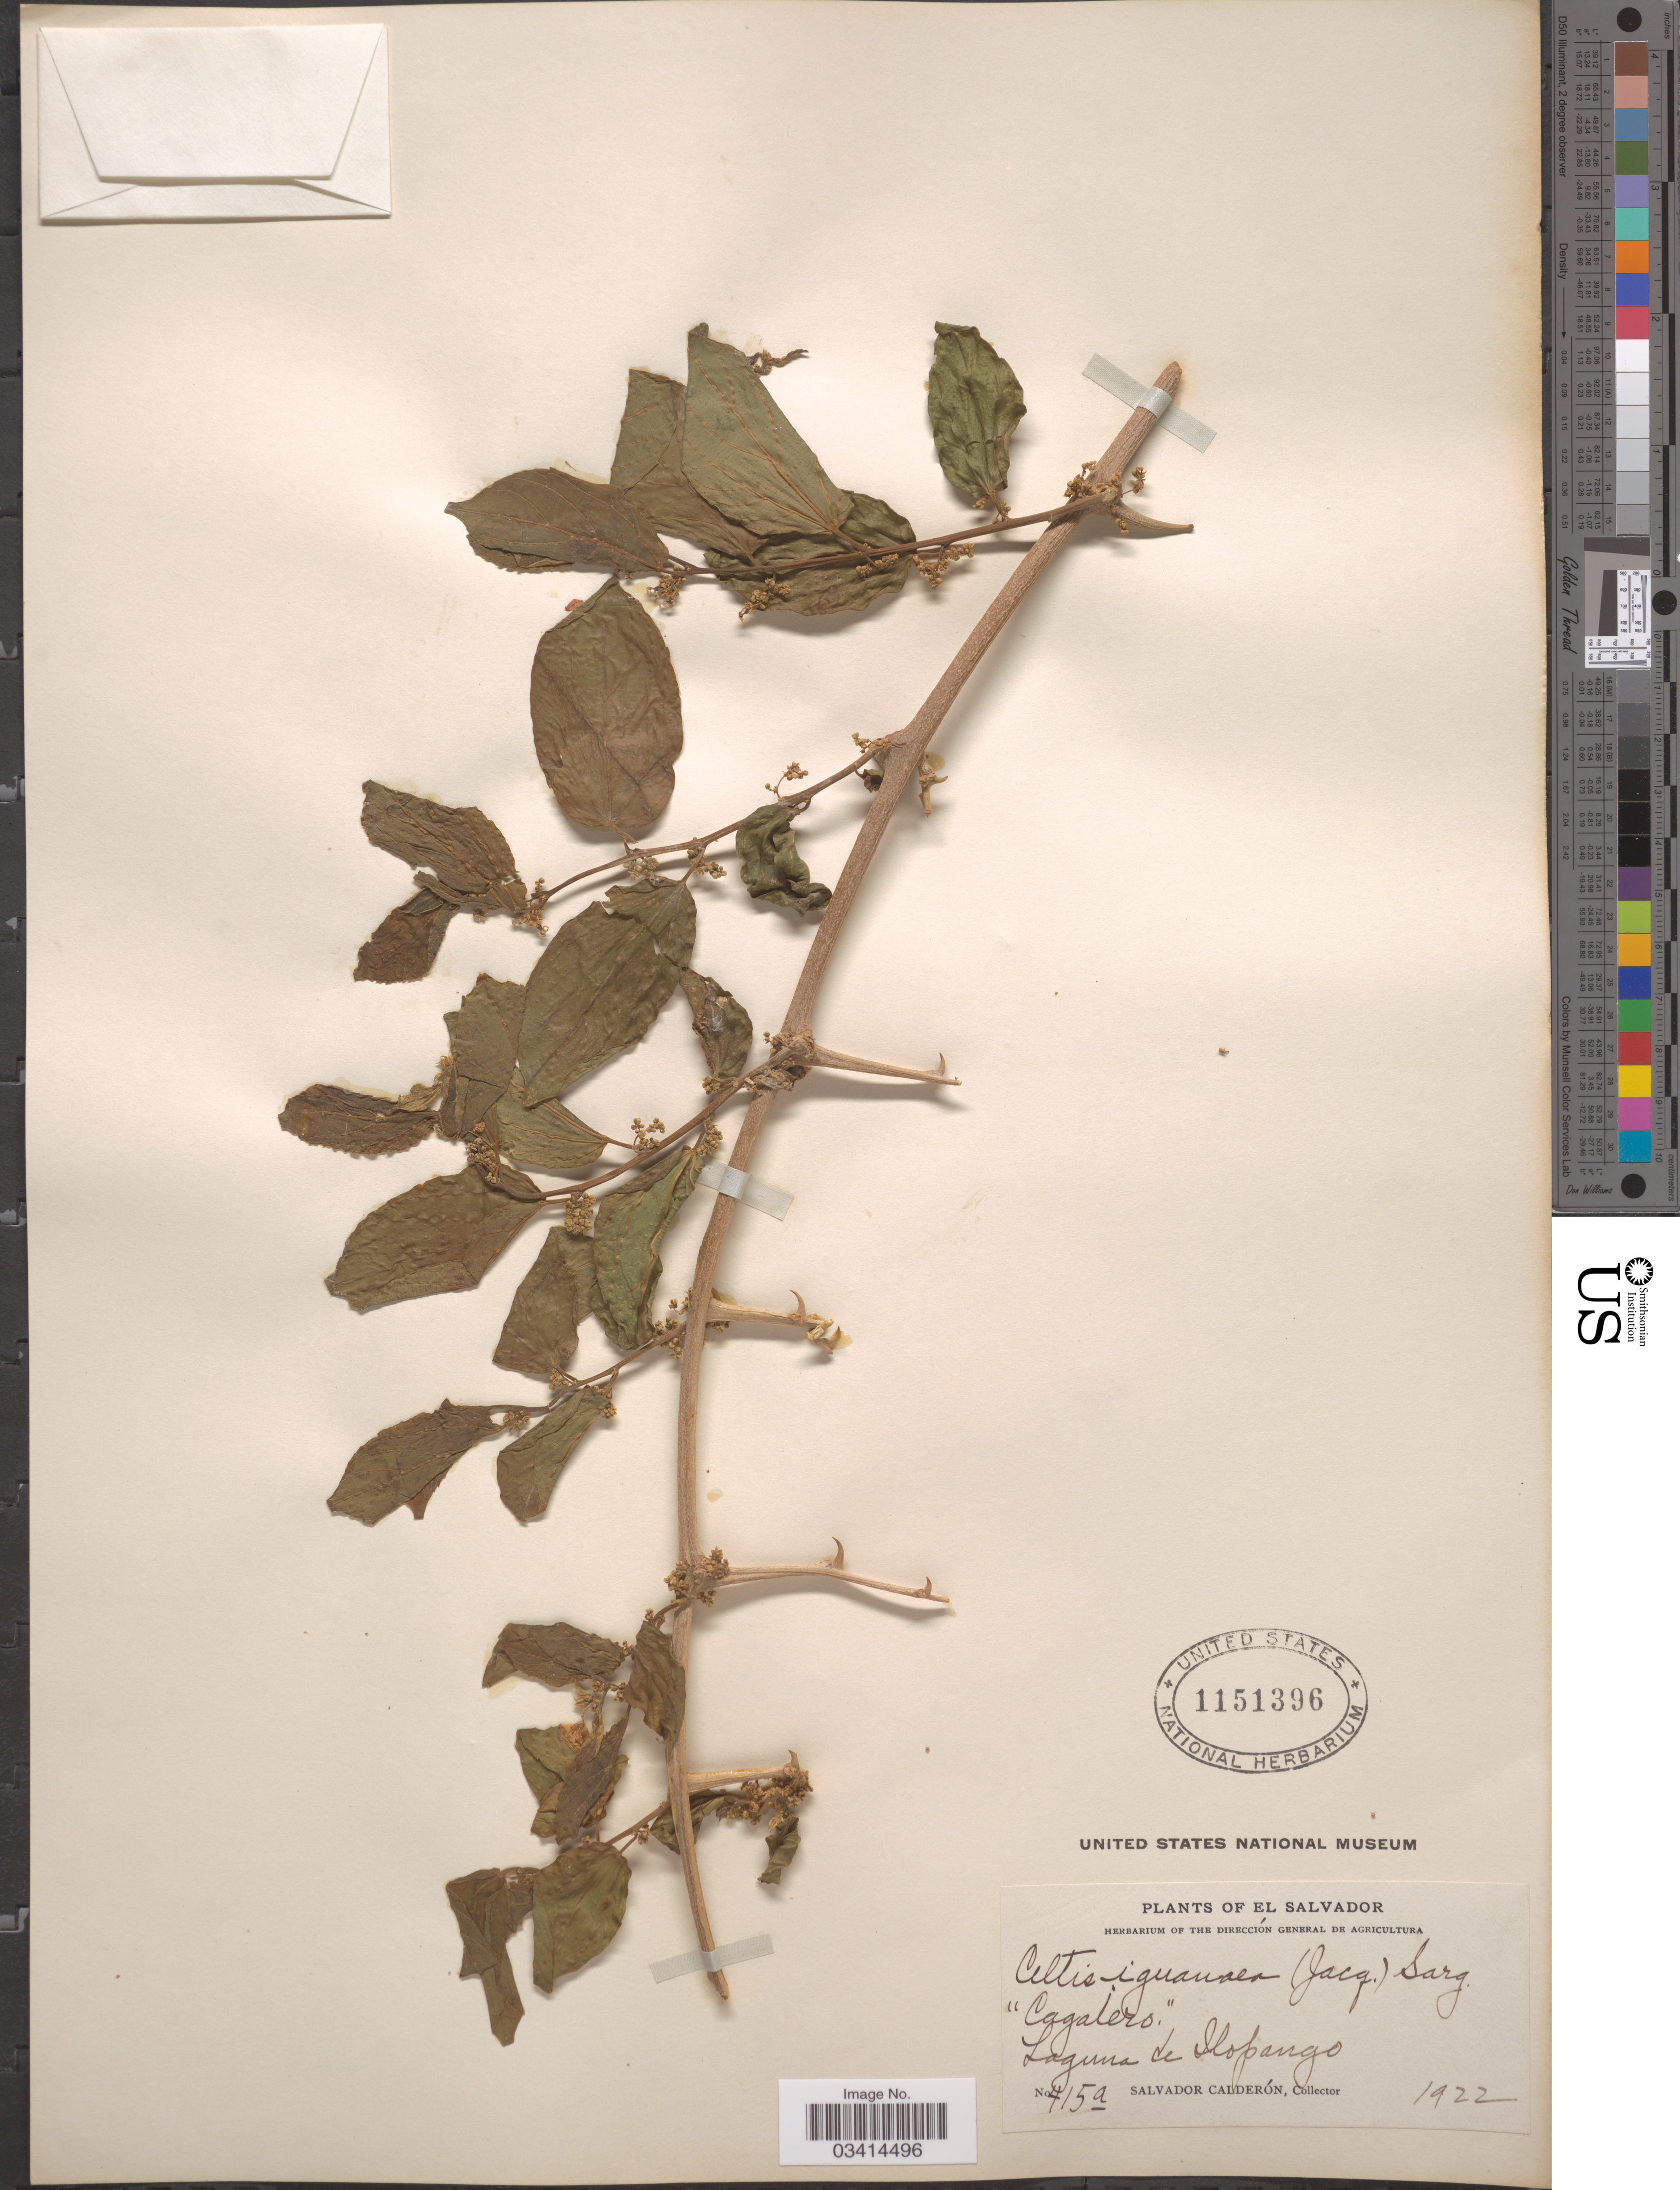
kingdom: Plantae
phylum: Tracheophyta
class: Magnoliopsida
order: Rosales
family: Cannabaceae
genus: Celtis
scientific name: Celtis iguanaea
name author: (Jacq.) Sarg.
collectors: S. Calderón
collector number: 415a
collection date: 1922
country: El Salvador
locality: Laguna de Ilopango.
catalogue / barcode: US 1151396